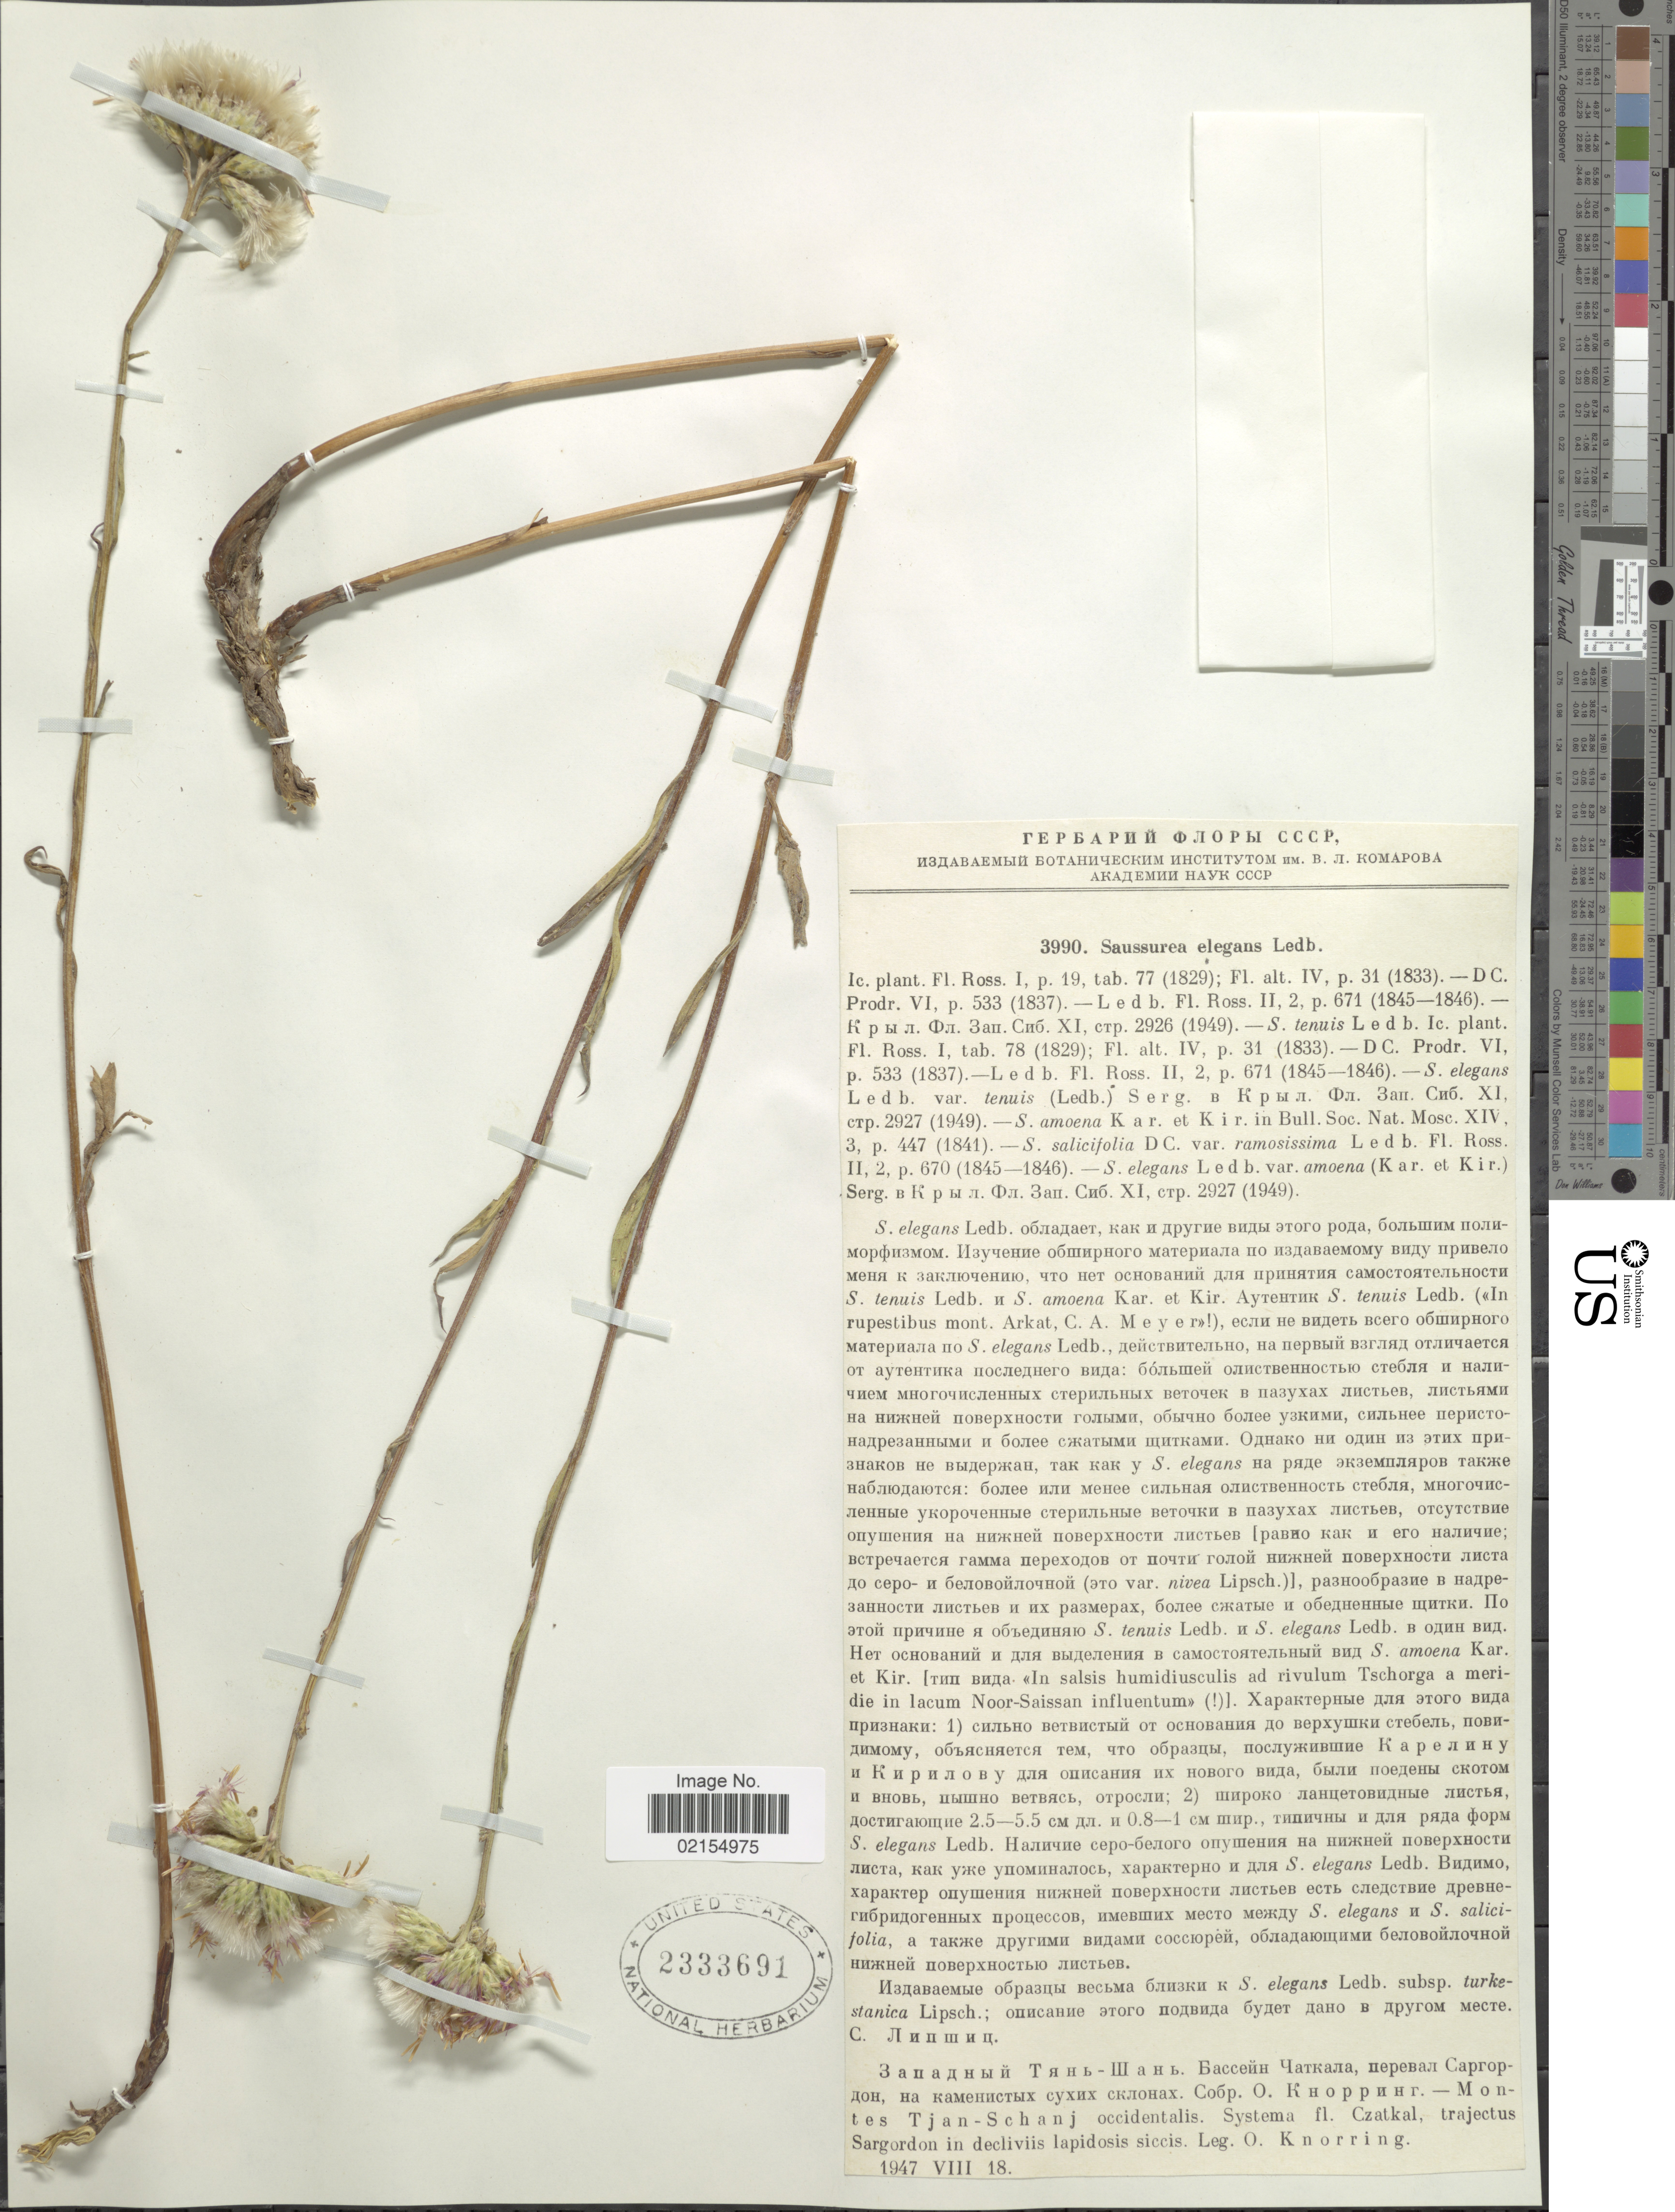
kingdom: Plantae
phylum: Tracheophyta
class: Magnoliopsida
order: Asterales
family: Asteraceae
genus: Saussurea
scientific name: Saussurea elegans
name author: Ledeb.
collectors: O. Knorring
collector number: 3990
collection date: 1947-08-18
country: Kyrgyzstan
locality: Montes Tjan-Schanj occidentalis, Systema fl. Czatkal, trajectus Sargordon in decliviis lapidosis siccis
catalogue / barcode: US 2333691